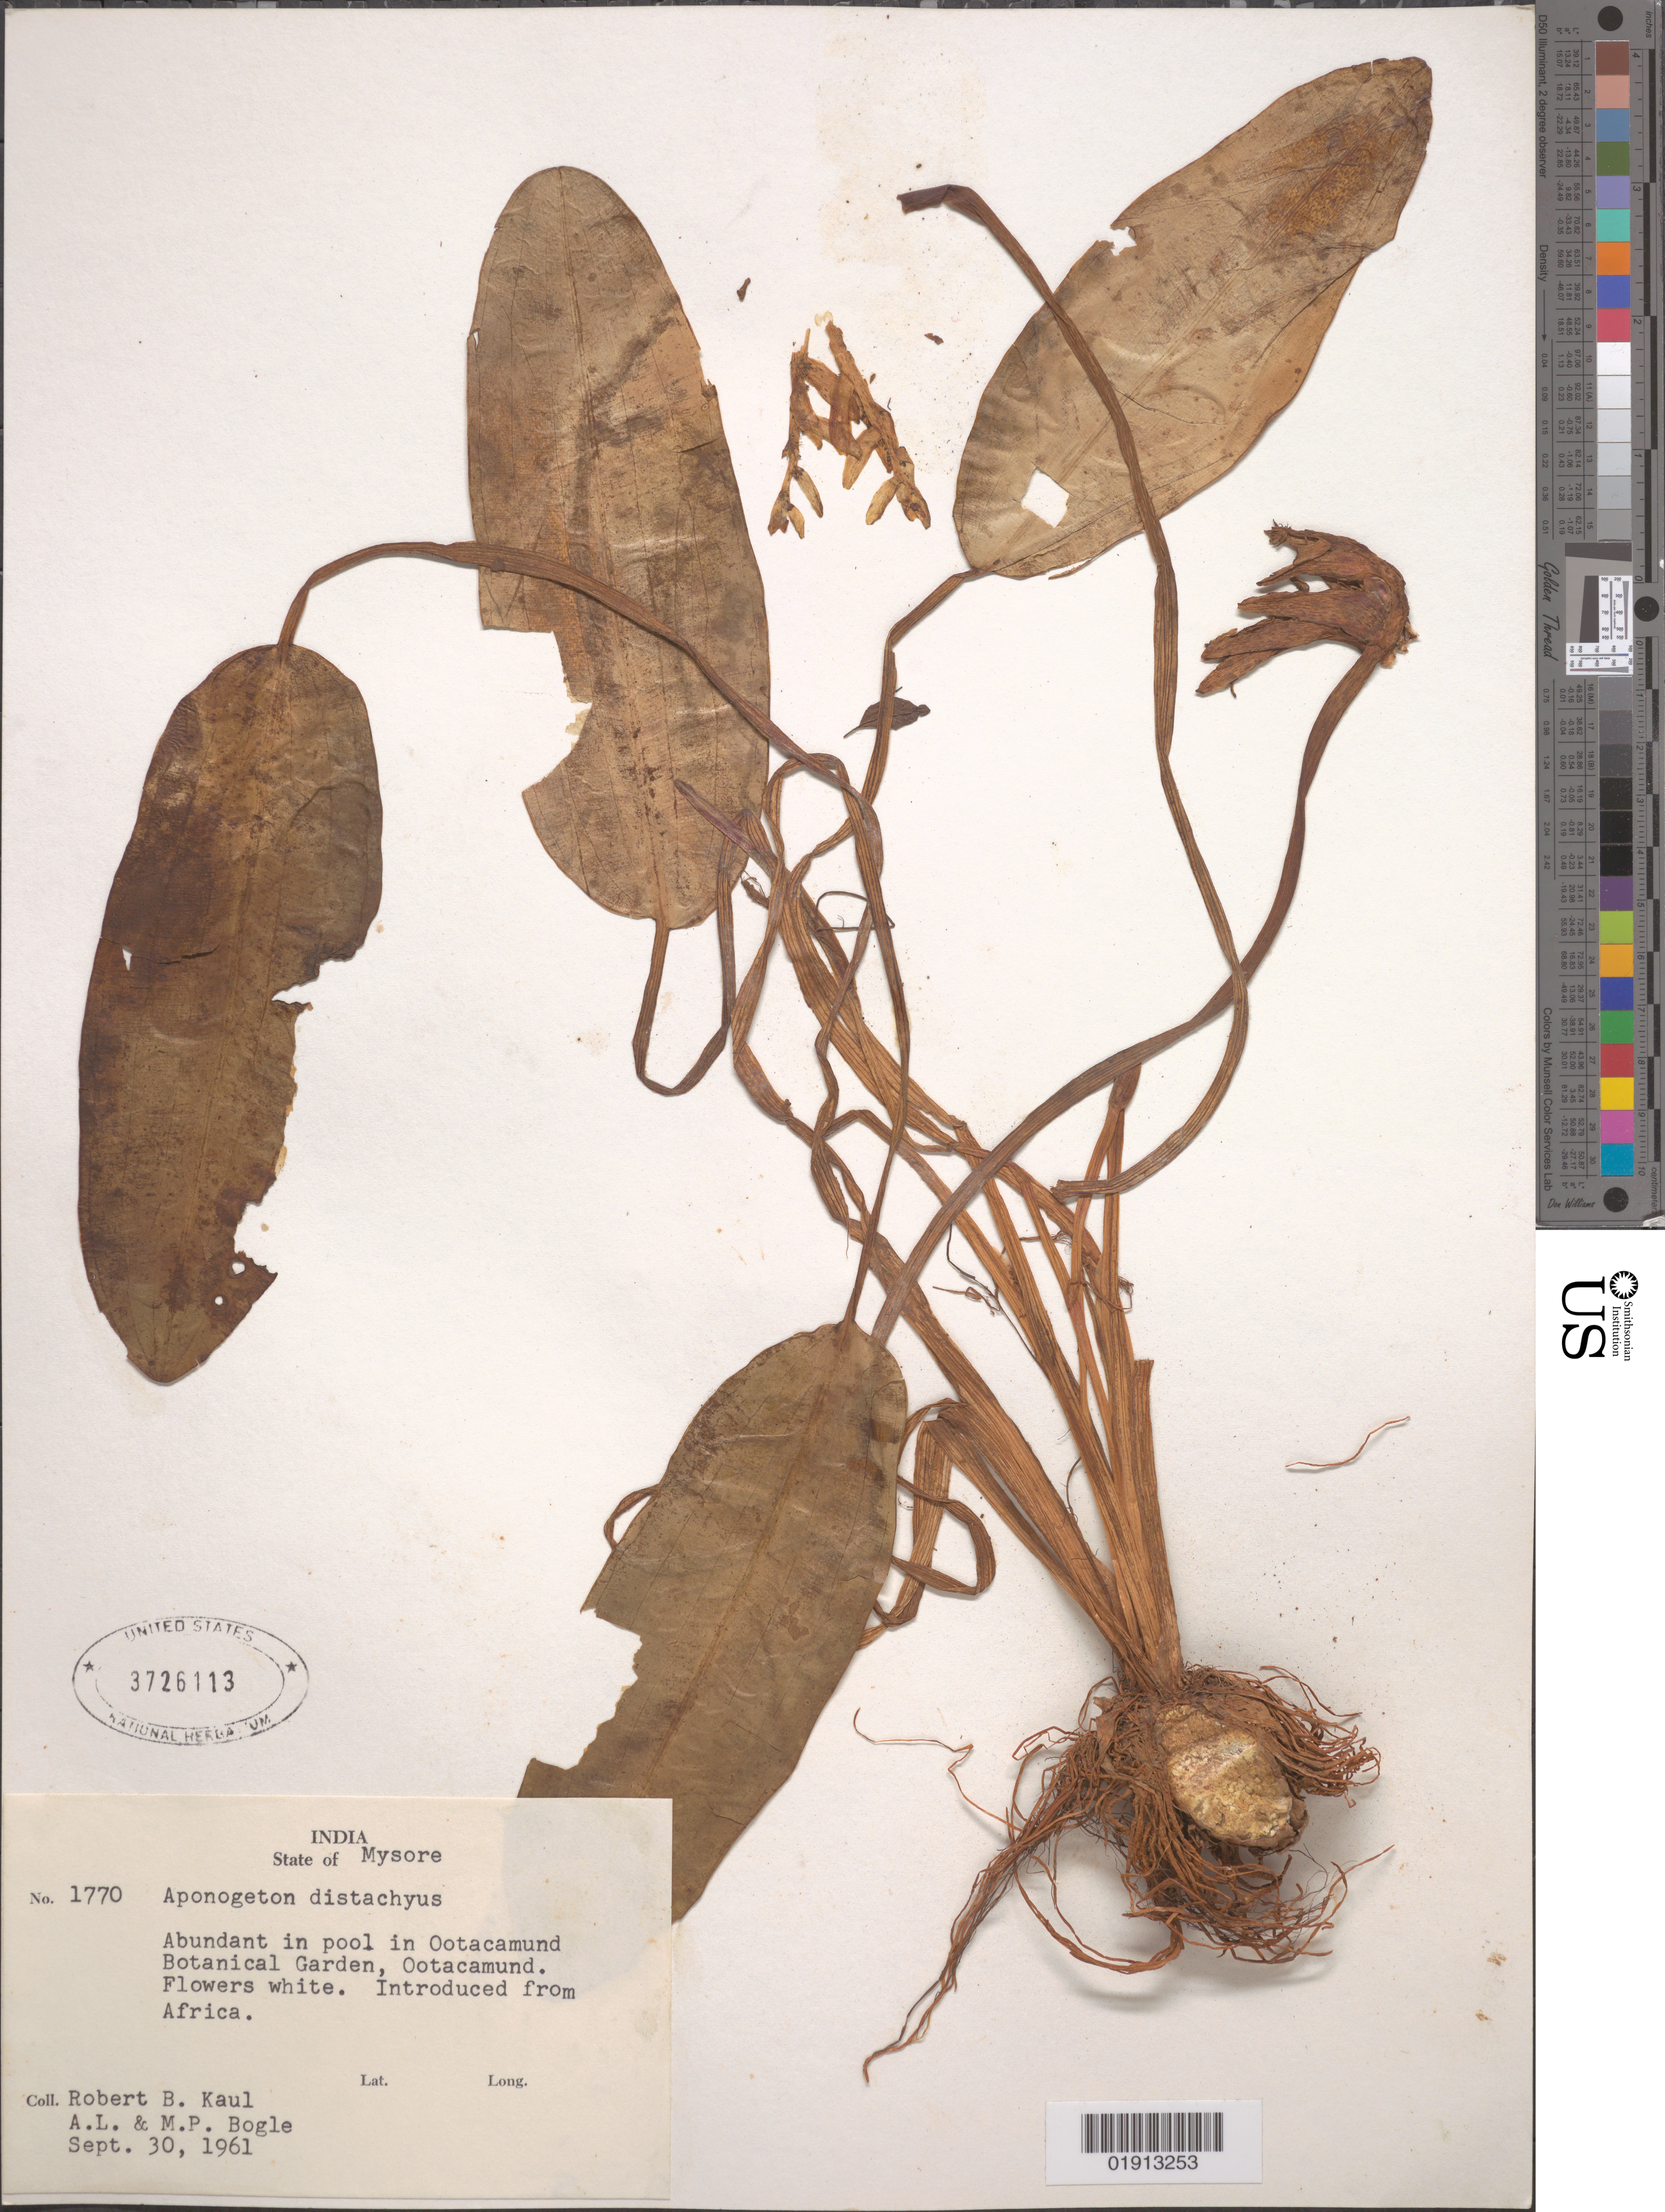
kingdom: Plantae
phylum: Tracheophyta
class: Liliopsida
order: Alismatales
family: Aponogetonaceae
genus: Aponogeton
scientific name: Aponogeton distachyos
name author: L. f.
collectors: R. Kaul, Bogle, A.L. & M. Bogle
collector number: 1770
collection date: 1961-09-30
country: India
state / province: Tamil Nadu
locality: In pool in Ootacamund Botanical Garden, Ootacamund. State of Mysore.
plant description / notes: Introduced from Africa.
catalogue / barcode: US 3726113